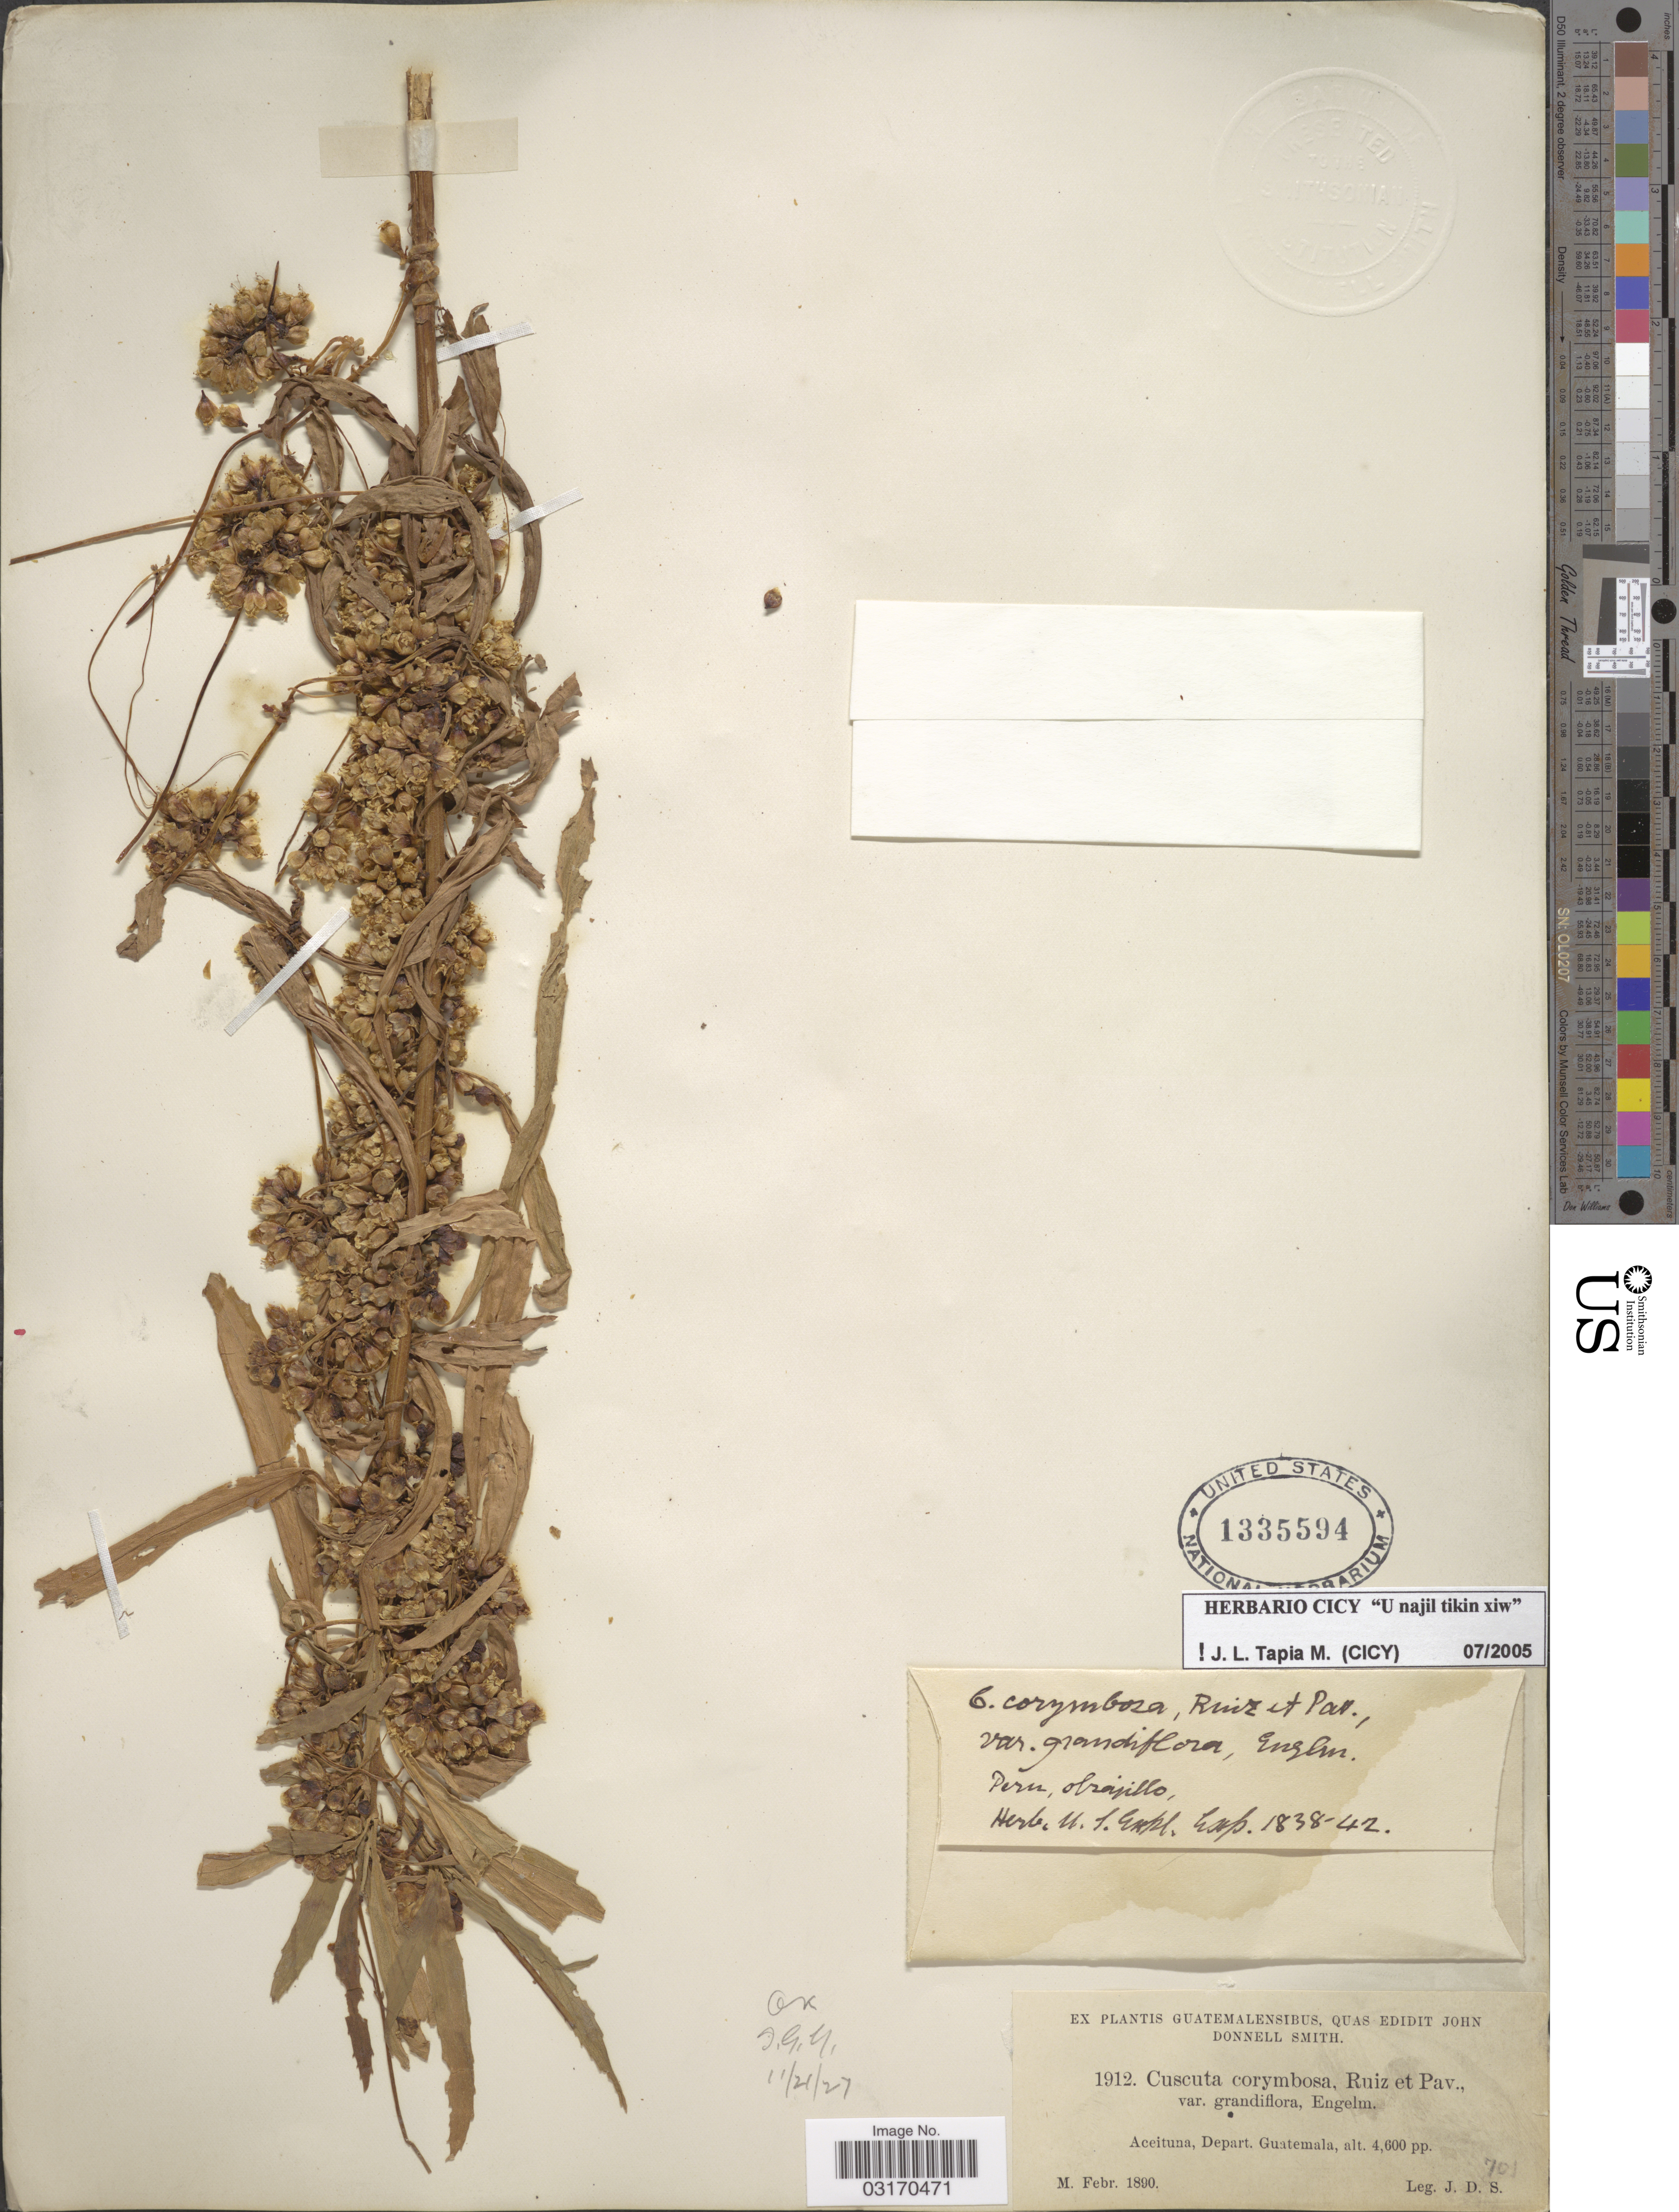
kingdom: Plantae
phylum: Tracheophyta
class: Magnoliopsida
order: Solanales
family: Convolvulaceae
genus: Cuscuta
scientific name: Cuscuta corymbosa var. grandiflora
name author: Engelm.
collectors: J. Donnell Smith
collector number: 1912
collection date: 1890-02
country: Guatemala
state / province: Guatemala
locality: Aceituna, Depart. Guatemala.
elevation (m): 1402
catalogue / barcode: US 1335594